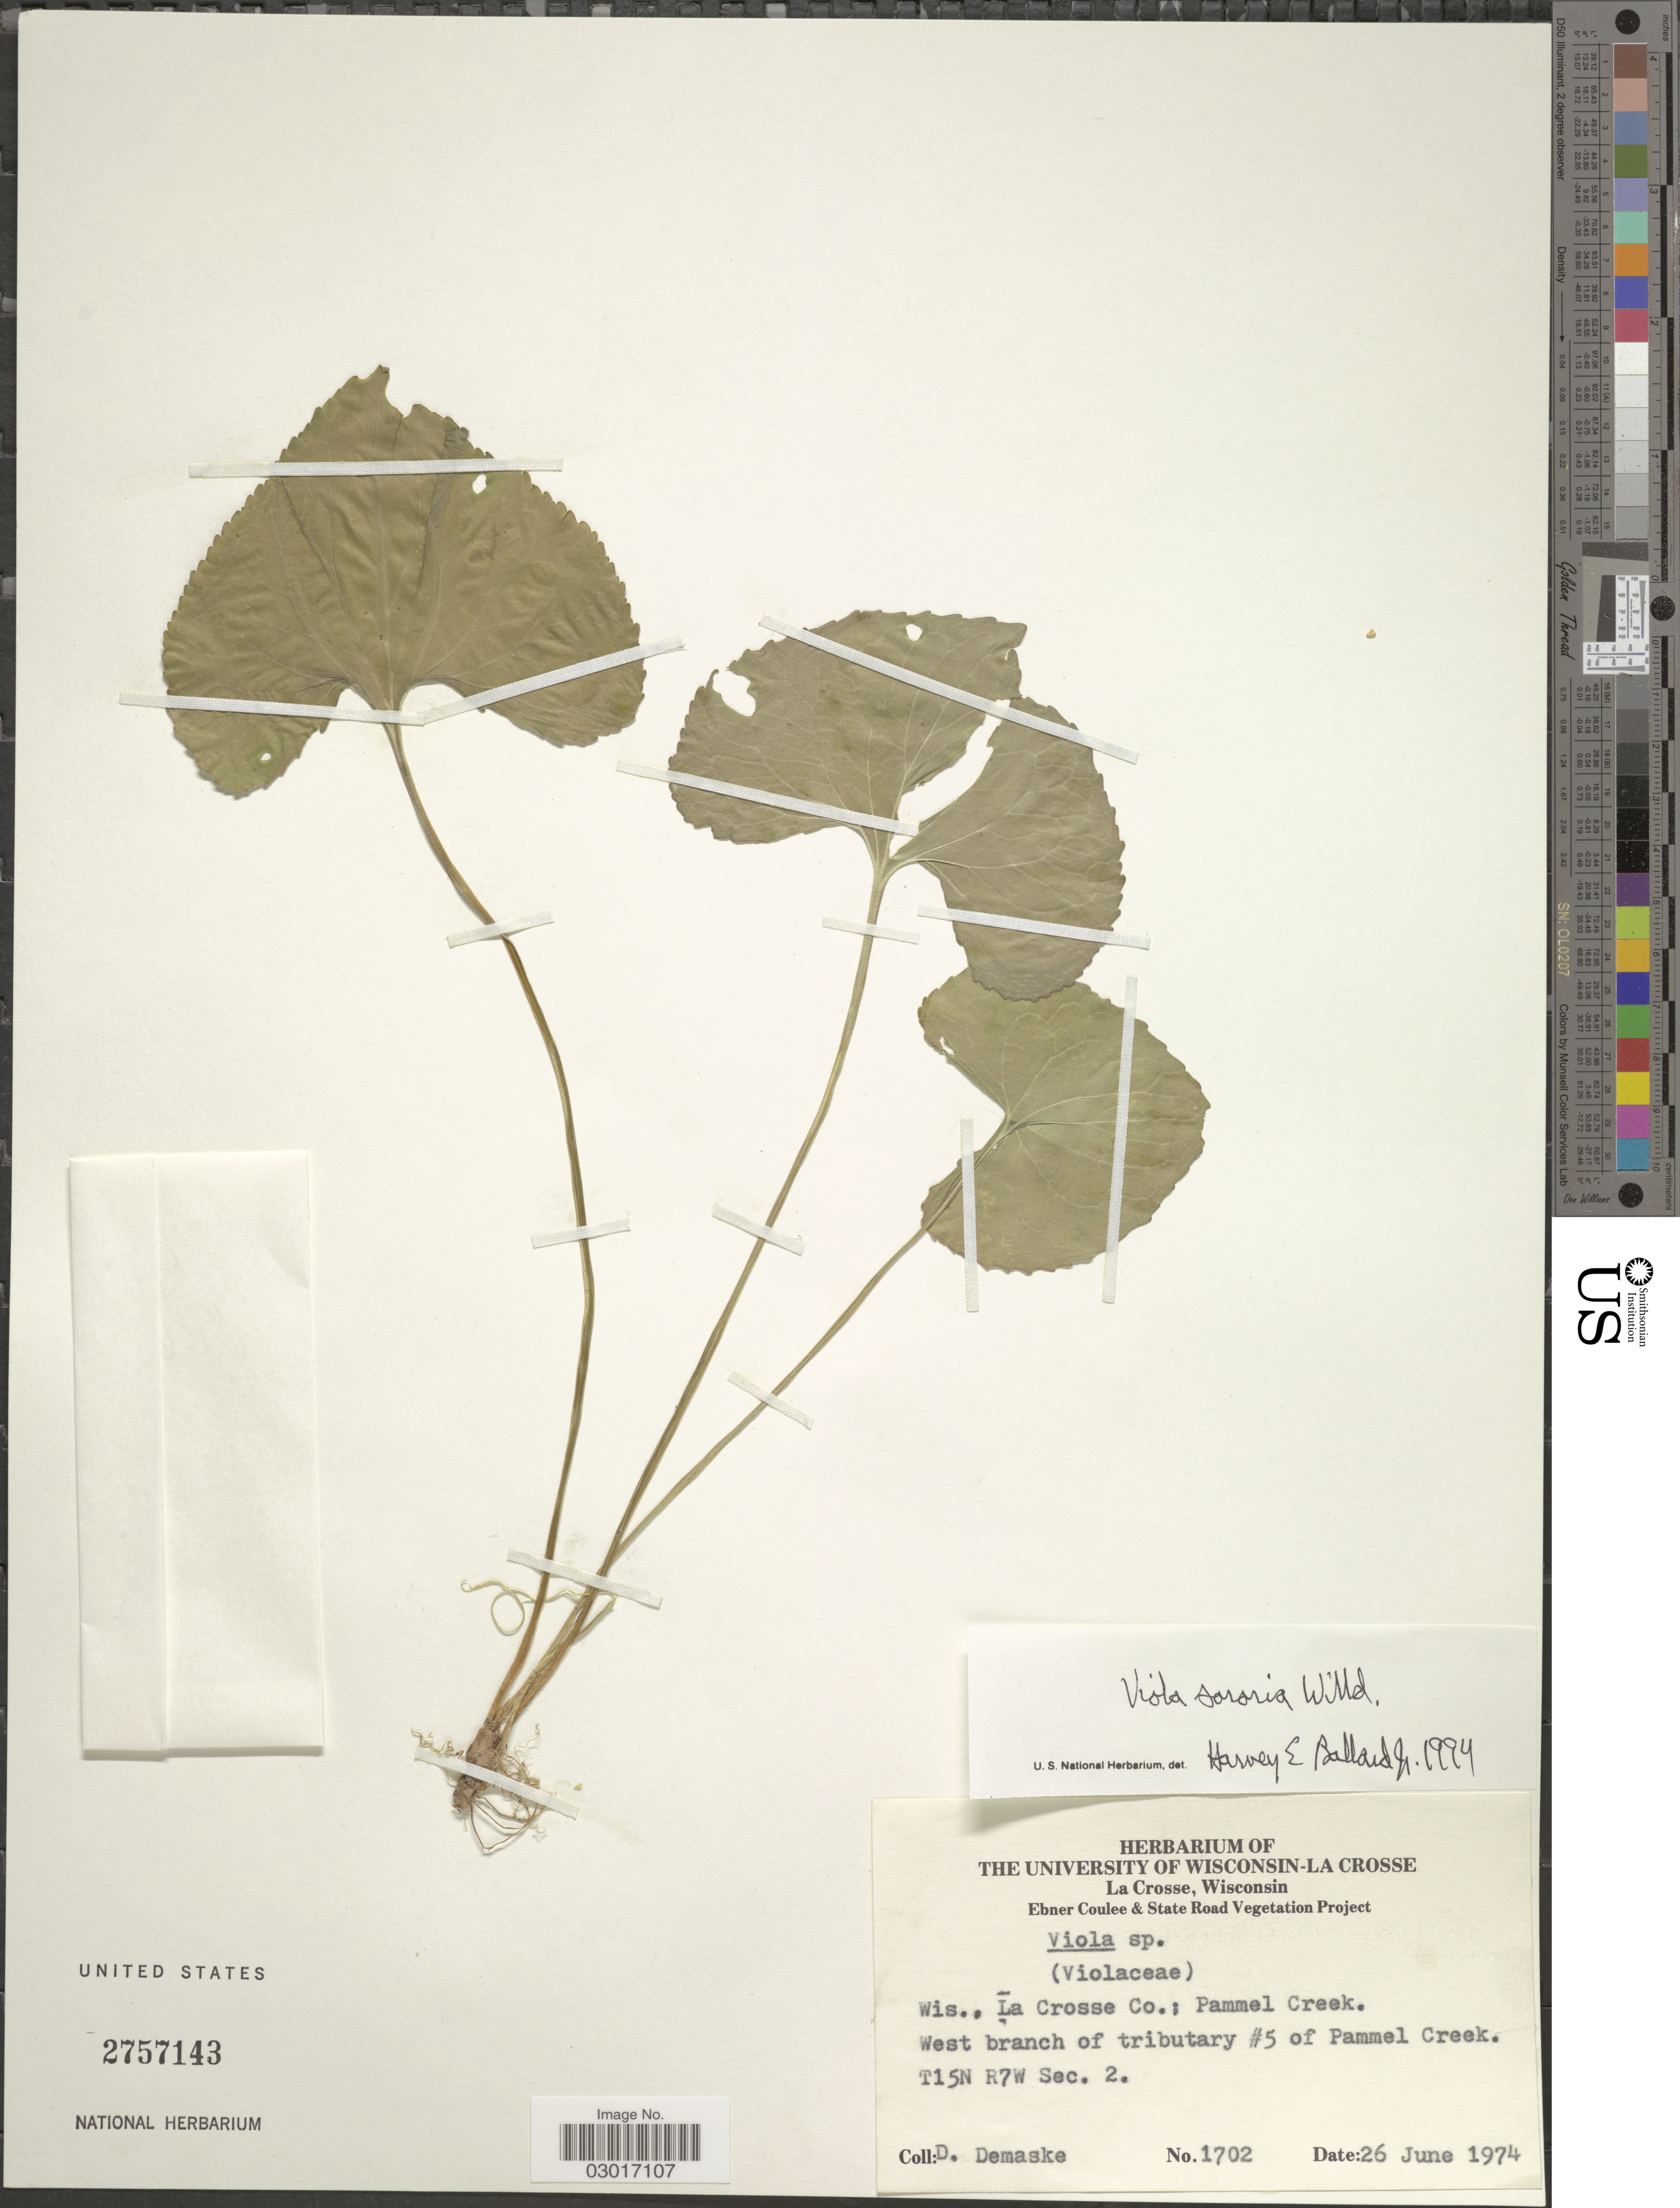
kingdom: Plantae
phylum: Tracheophyta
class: Magnoliopsida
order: Malpighiales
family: Violaceae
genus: Viola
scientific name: Viola sororia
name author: Willd.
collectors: D. Demaske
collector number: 1702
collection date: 1974-06-26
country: United States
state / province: Wisconsin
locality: Wis., La Crosse Co.; Pammel Creek. West branch of tributary #5 of Pammel Creek. T15N R7W Sec. 2.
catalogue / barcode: US 2757143